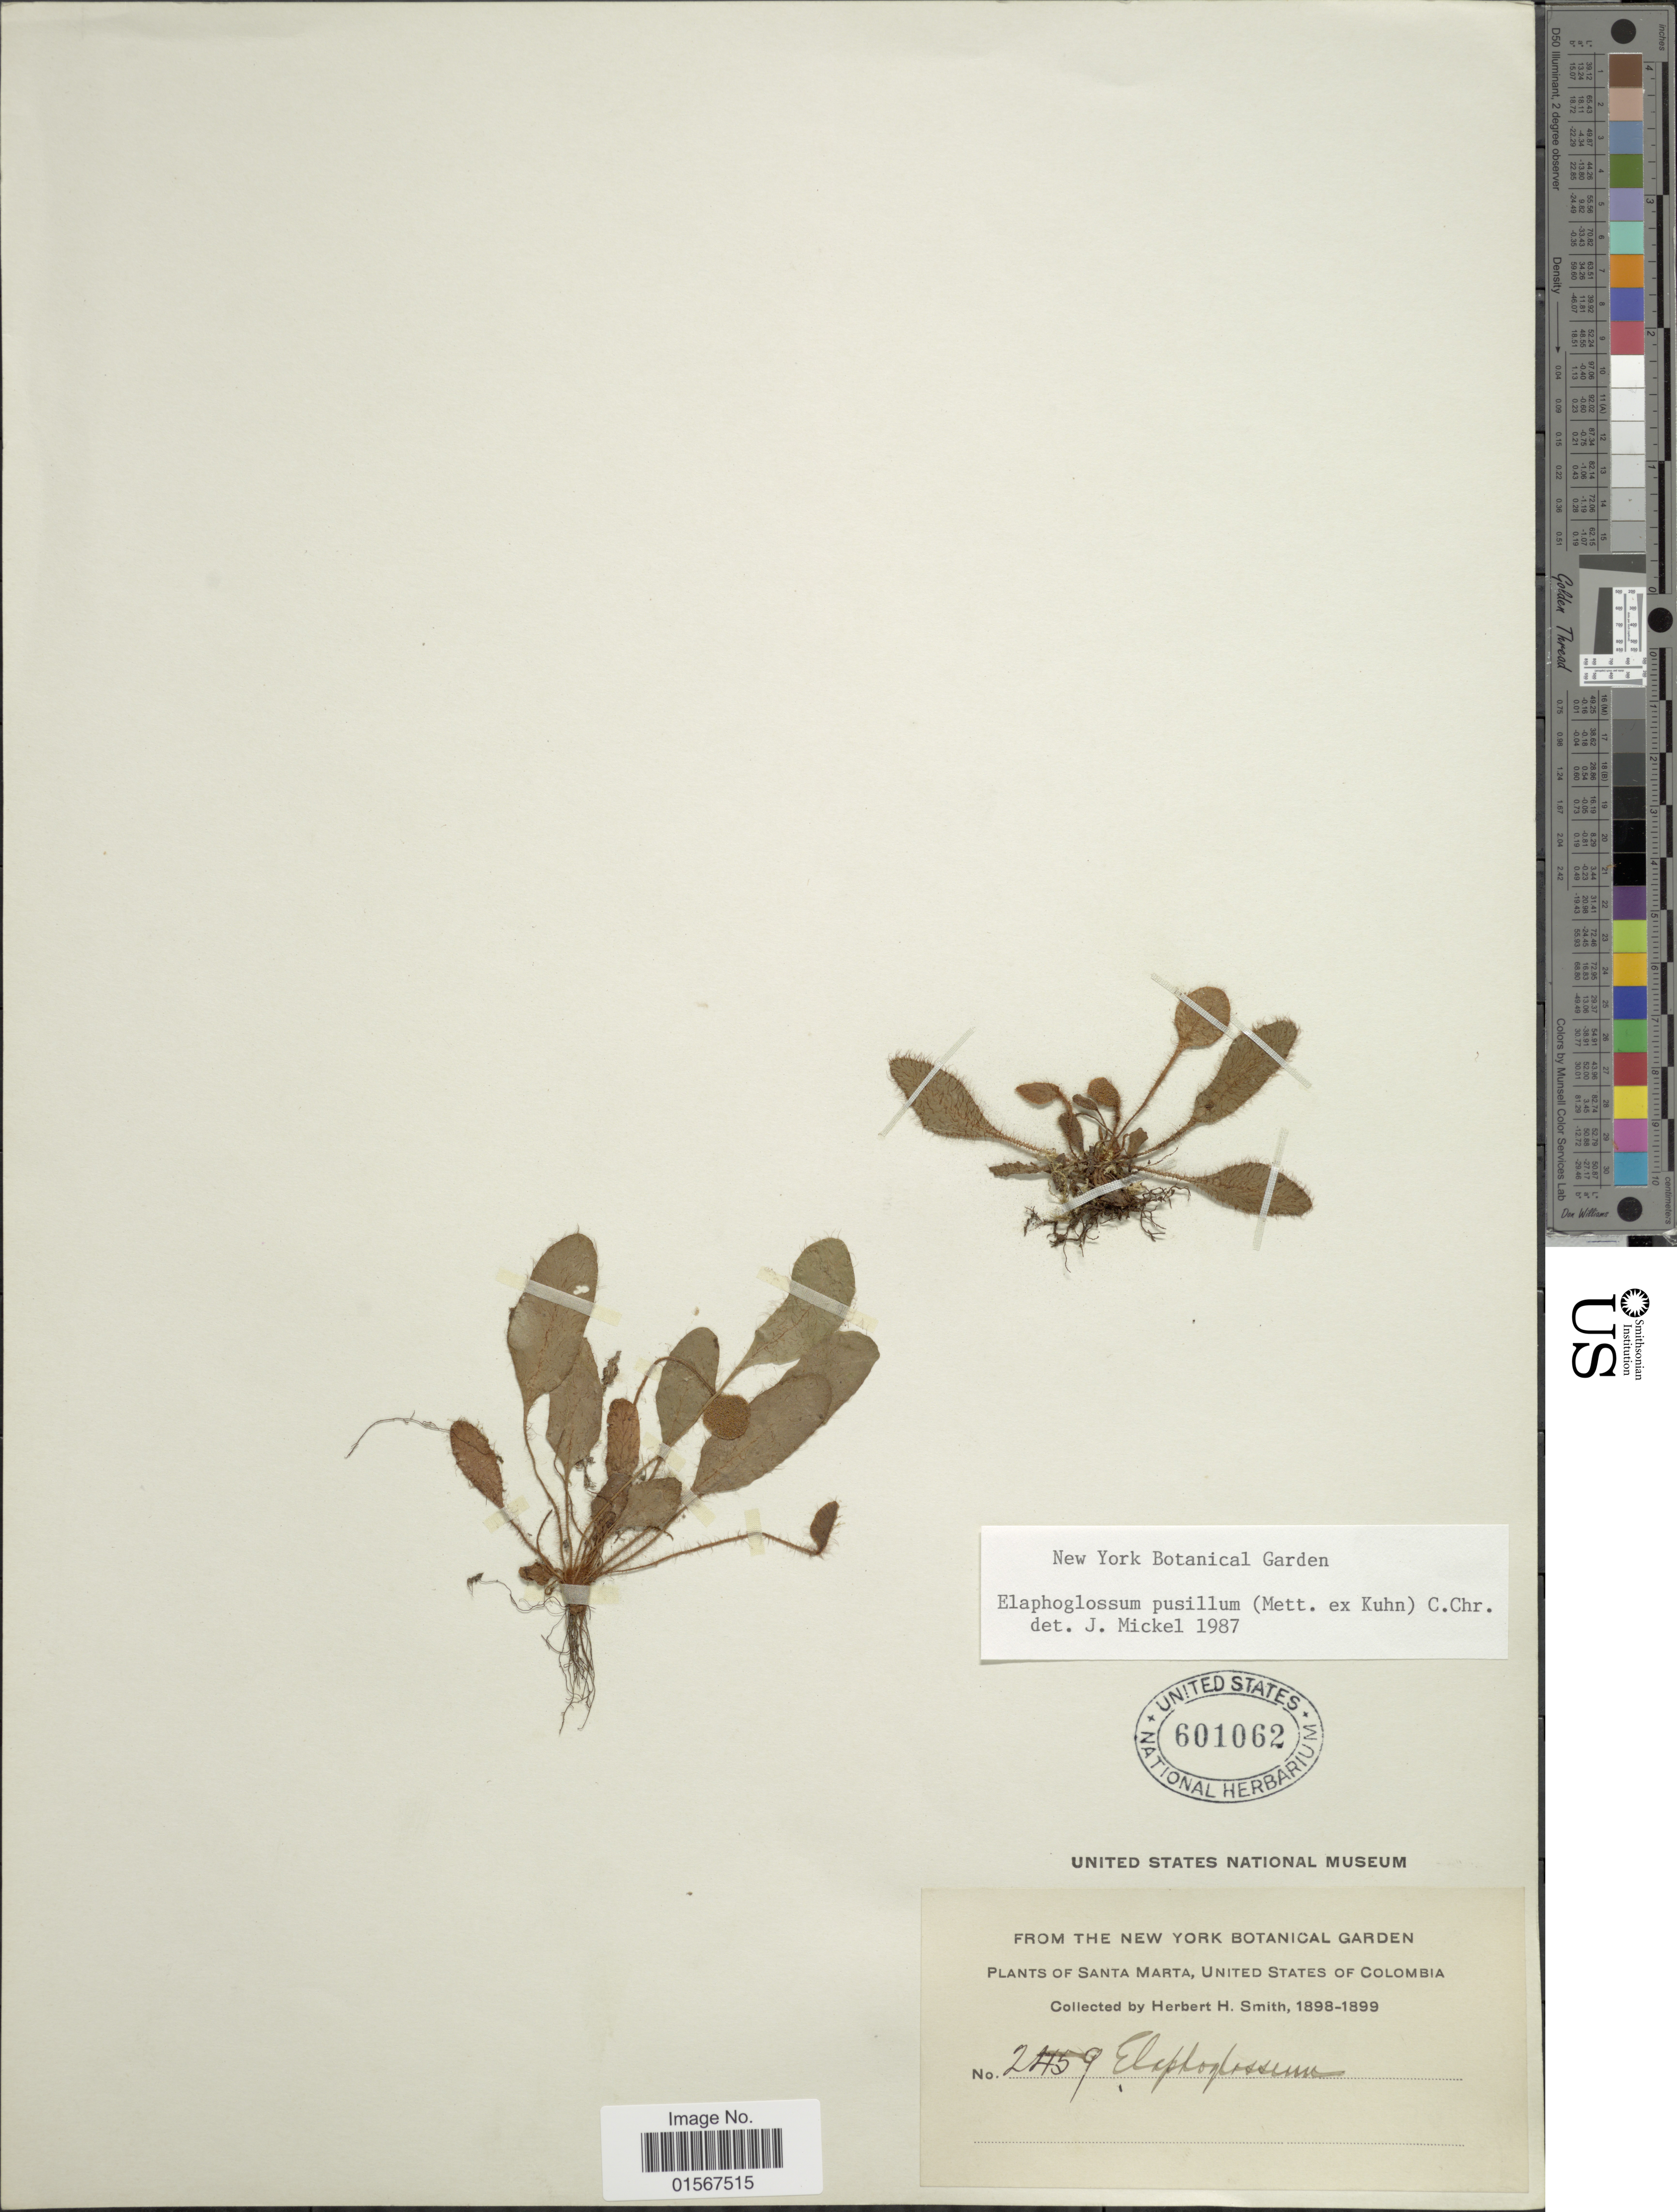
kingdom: Plantae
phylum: Tracheophyta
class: Polypodiopsida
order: Polypodiales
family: Dryopteridaceae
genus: Elaphoglossum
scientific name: Elaphoglossum pusillum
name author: (Mett. ex Kuhn) C. Chr.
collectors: Herbert H. Smith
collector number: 2459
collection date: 1898/1899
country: Colombia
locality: Santa Marta, United States of Colombia.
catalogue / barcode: US 601062